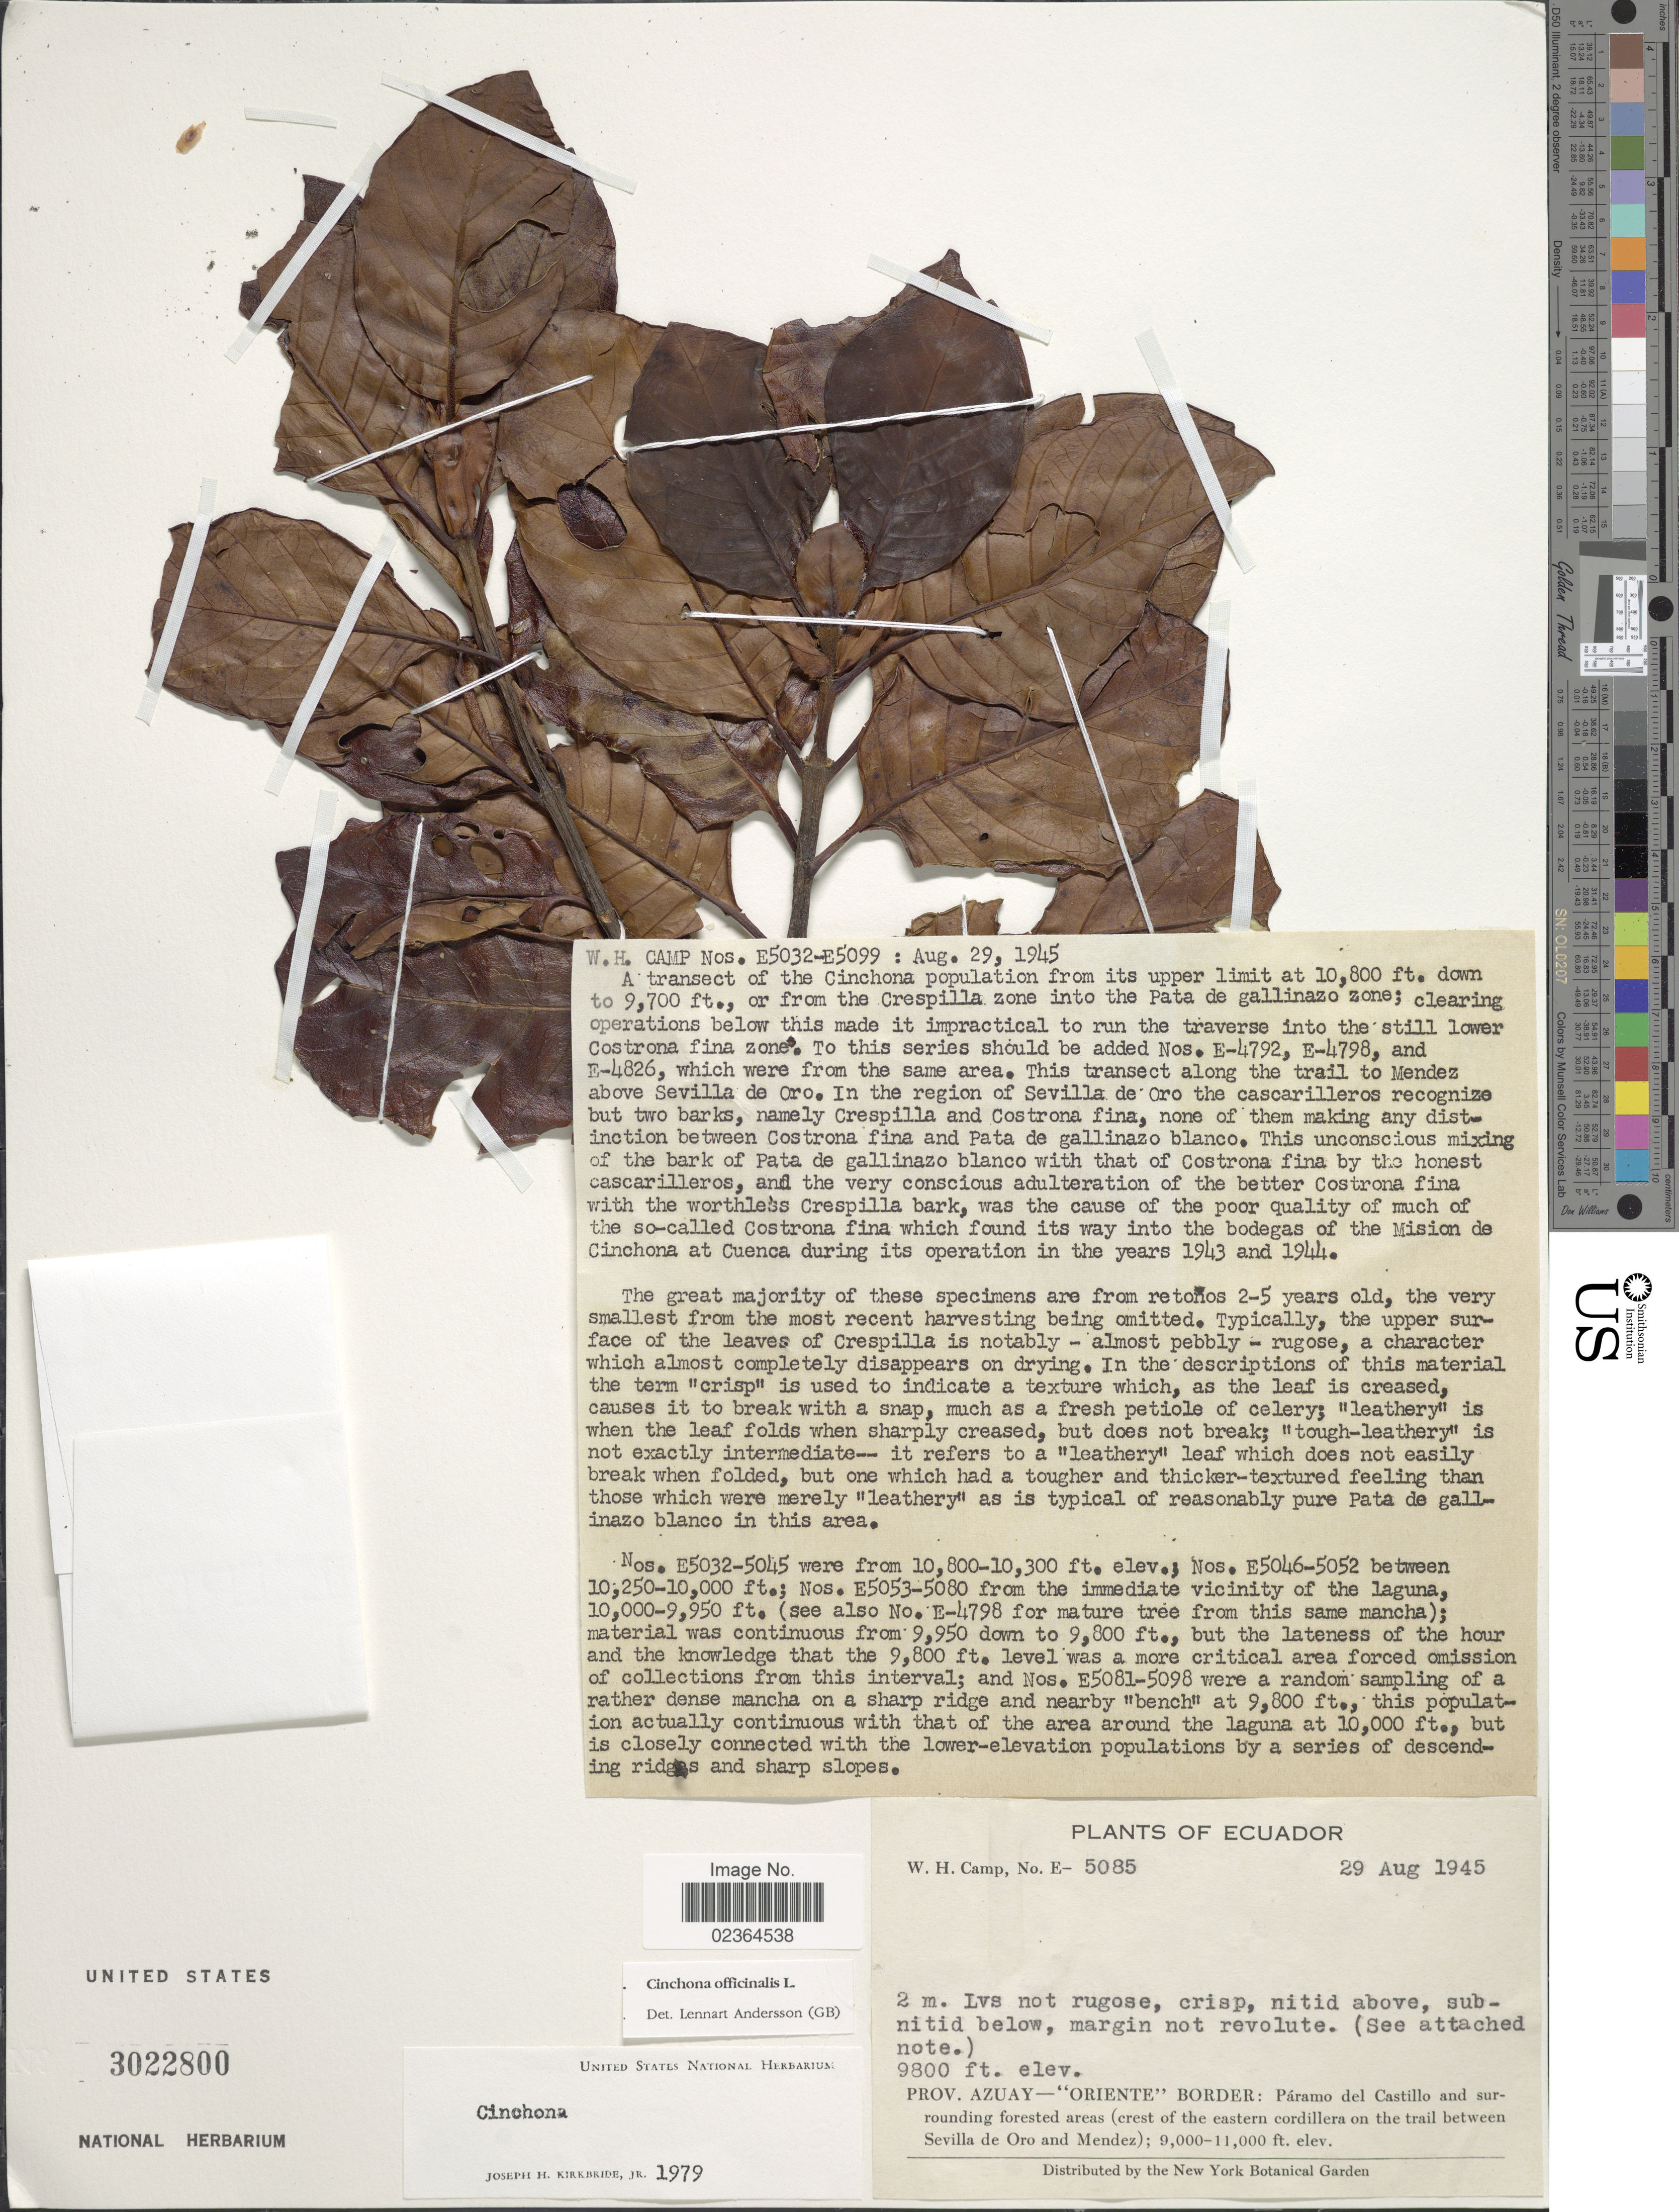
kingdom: Plantae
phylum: Tracheophyta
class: Magnoliopsida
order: Gentianales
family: Rubiaceae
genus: Cinchona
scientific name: Cinchona officinalis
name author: L.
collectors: W. H. Camp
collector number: E-5085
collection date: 1945-08-29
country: Ecuador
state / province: Azuay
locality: Oriente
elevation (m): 2987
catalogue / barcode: US 3022800